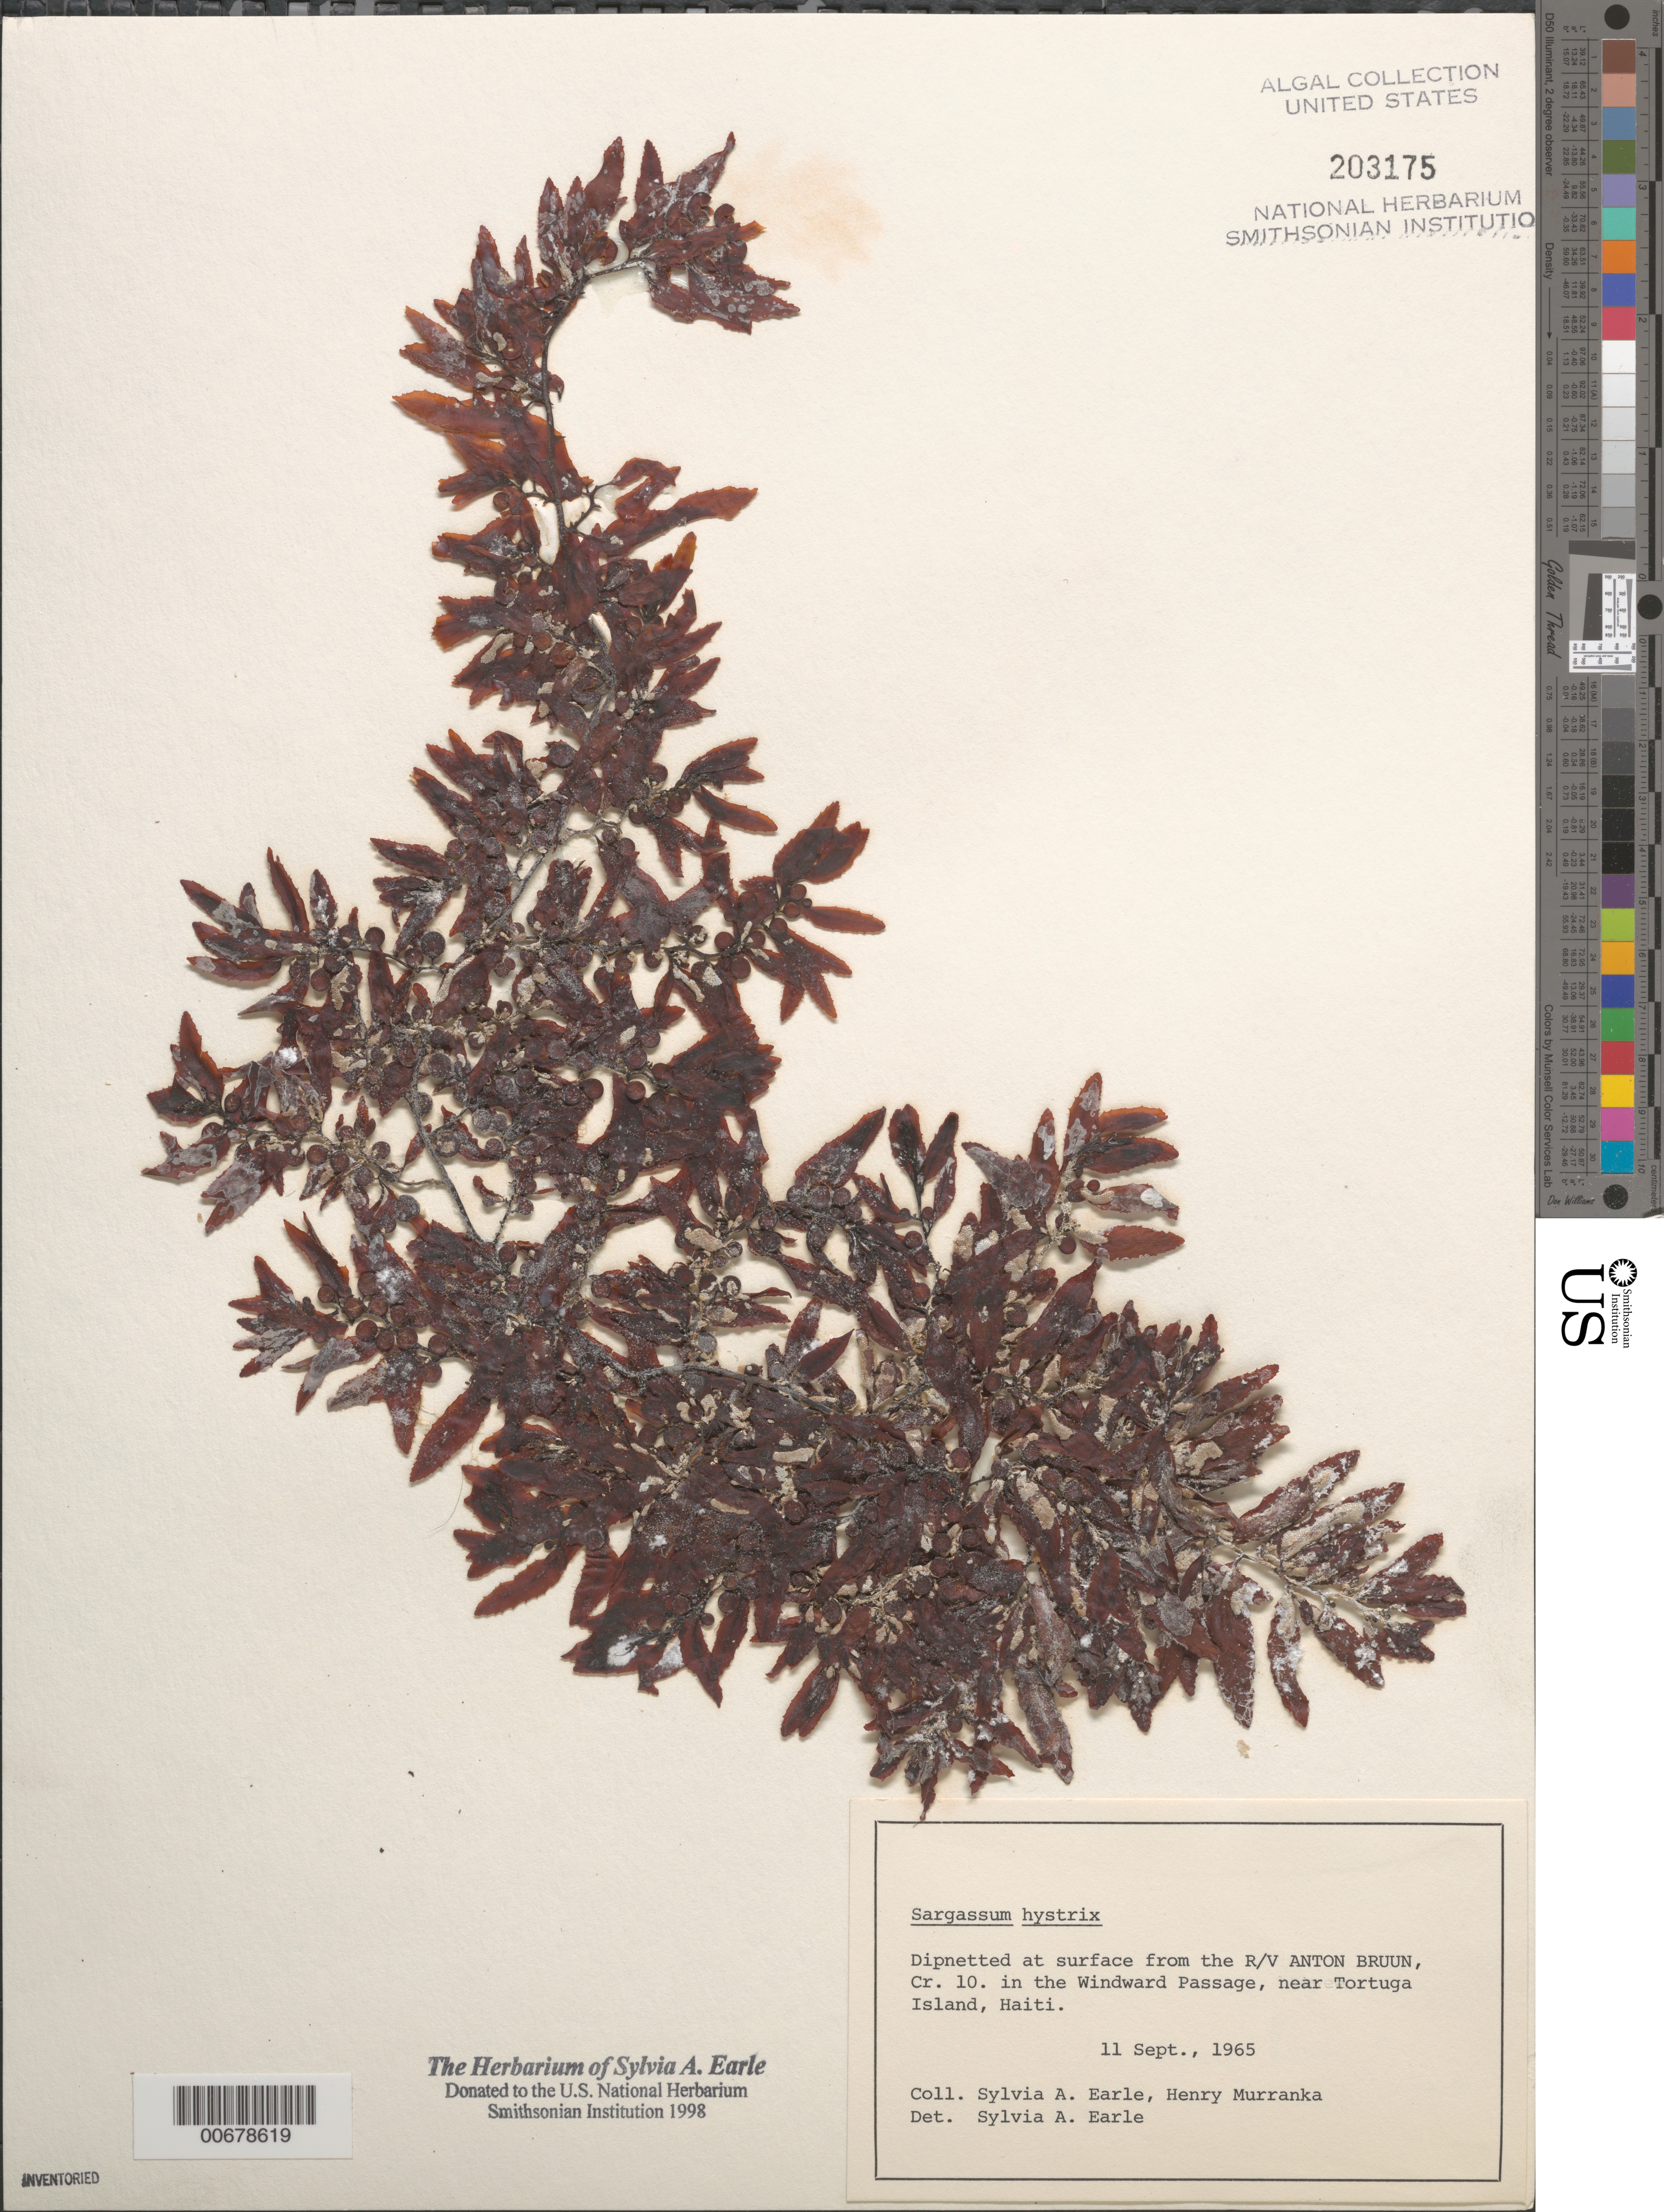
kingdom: Chromista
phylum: Ochrophyta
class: Phaeophyceae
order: Fucales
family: Sargassaceae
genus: Sargassum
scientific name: Sargassum hystrix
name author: J. Agardh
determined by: Earle, S. A.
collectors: S. A. Earle & H. Murranka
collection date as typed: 11 Sep 1965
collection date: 1965-09-11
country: Haiti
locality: Windward Passage, near Tortuga Island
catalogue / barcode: US 203175